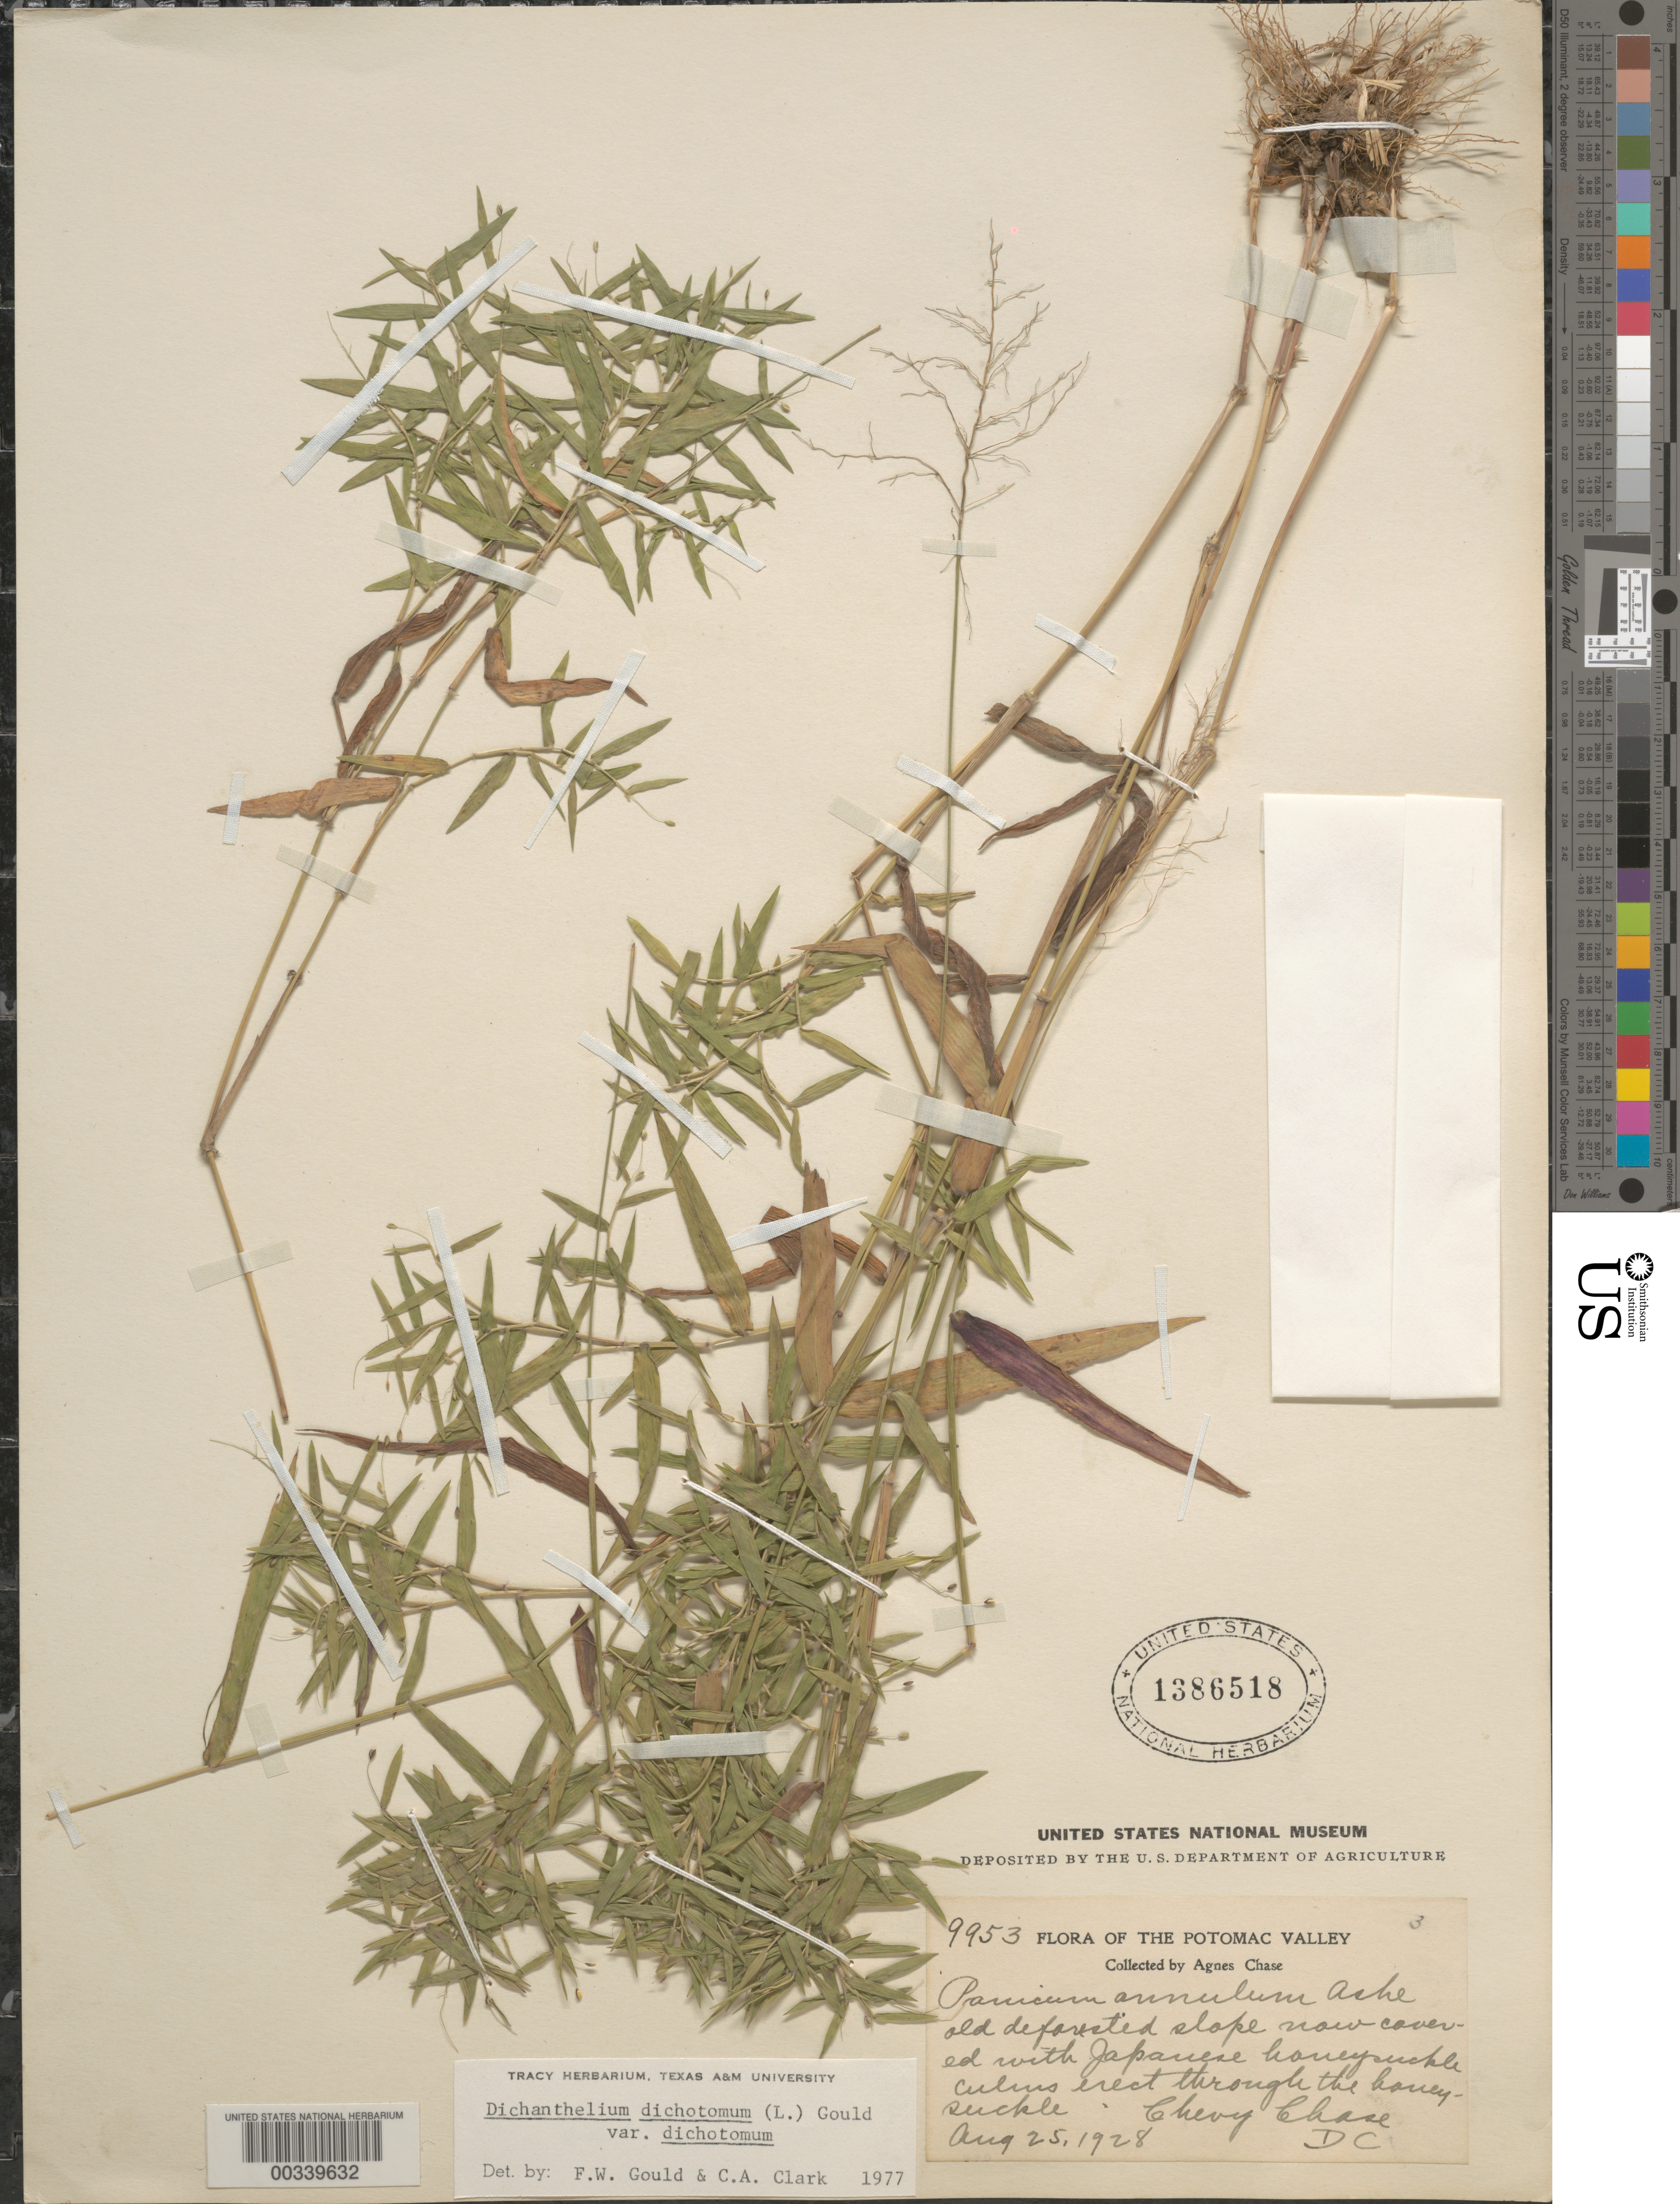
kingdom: Plantae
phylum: Tracheophyta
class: Liliopsida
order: Poales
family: Poaceae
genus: Dichanthelium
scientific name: Dichanthelium dichotomum var. dichotomum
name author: (L.) Gould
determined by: Gould, F. W.; Clark, C. A.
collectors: A. Chase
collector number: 9953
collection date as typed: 25 Aug 1928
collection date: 1928-08-25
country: United States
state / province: District of Columbia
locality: Chevy Chase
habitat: Old deforested slope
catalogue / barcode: US 1386518